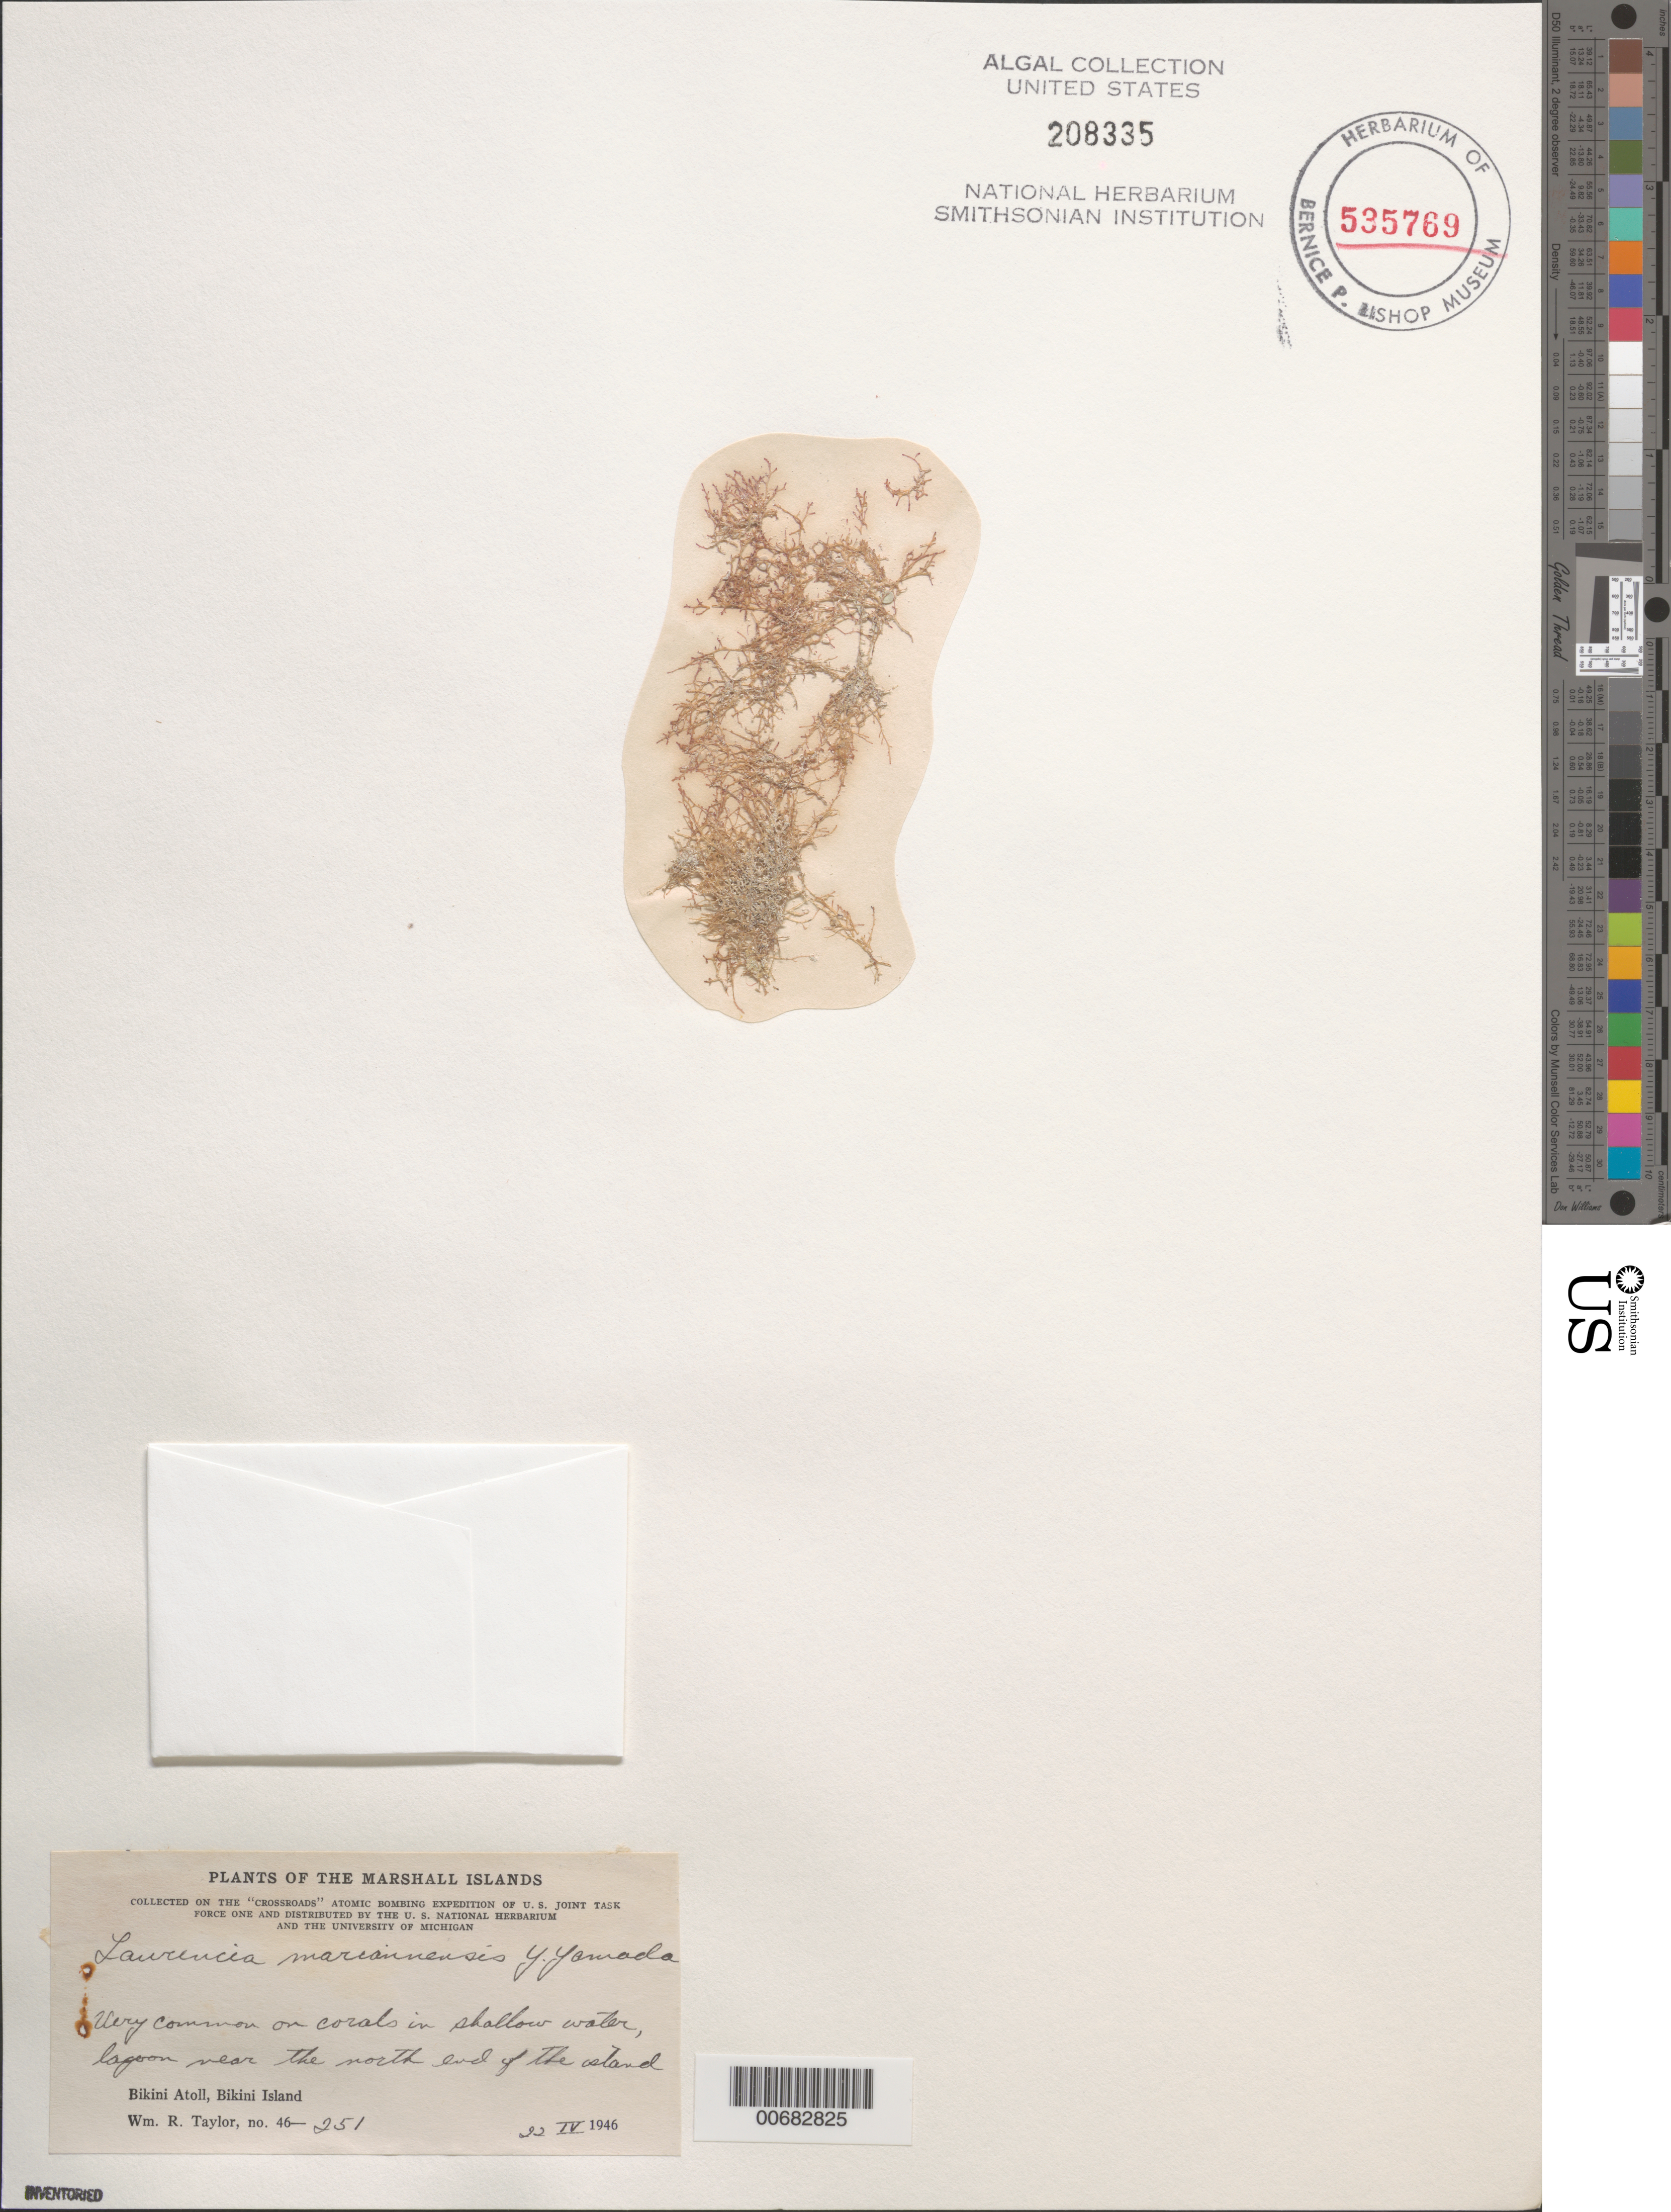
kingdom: Plantae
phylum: Rhodophyta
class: Florideophyceae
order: Ceramiales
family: Rhodomelaceae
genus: Laurencia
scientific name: Laurencia mariannensis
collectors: W. R. Taylor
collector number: WRT 46-251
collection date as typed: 22 Apr 1946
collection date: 1946-04-22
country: Marshall Islands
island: Bikini Atoll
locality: Bikini Islet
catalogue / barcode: US 208335